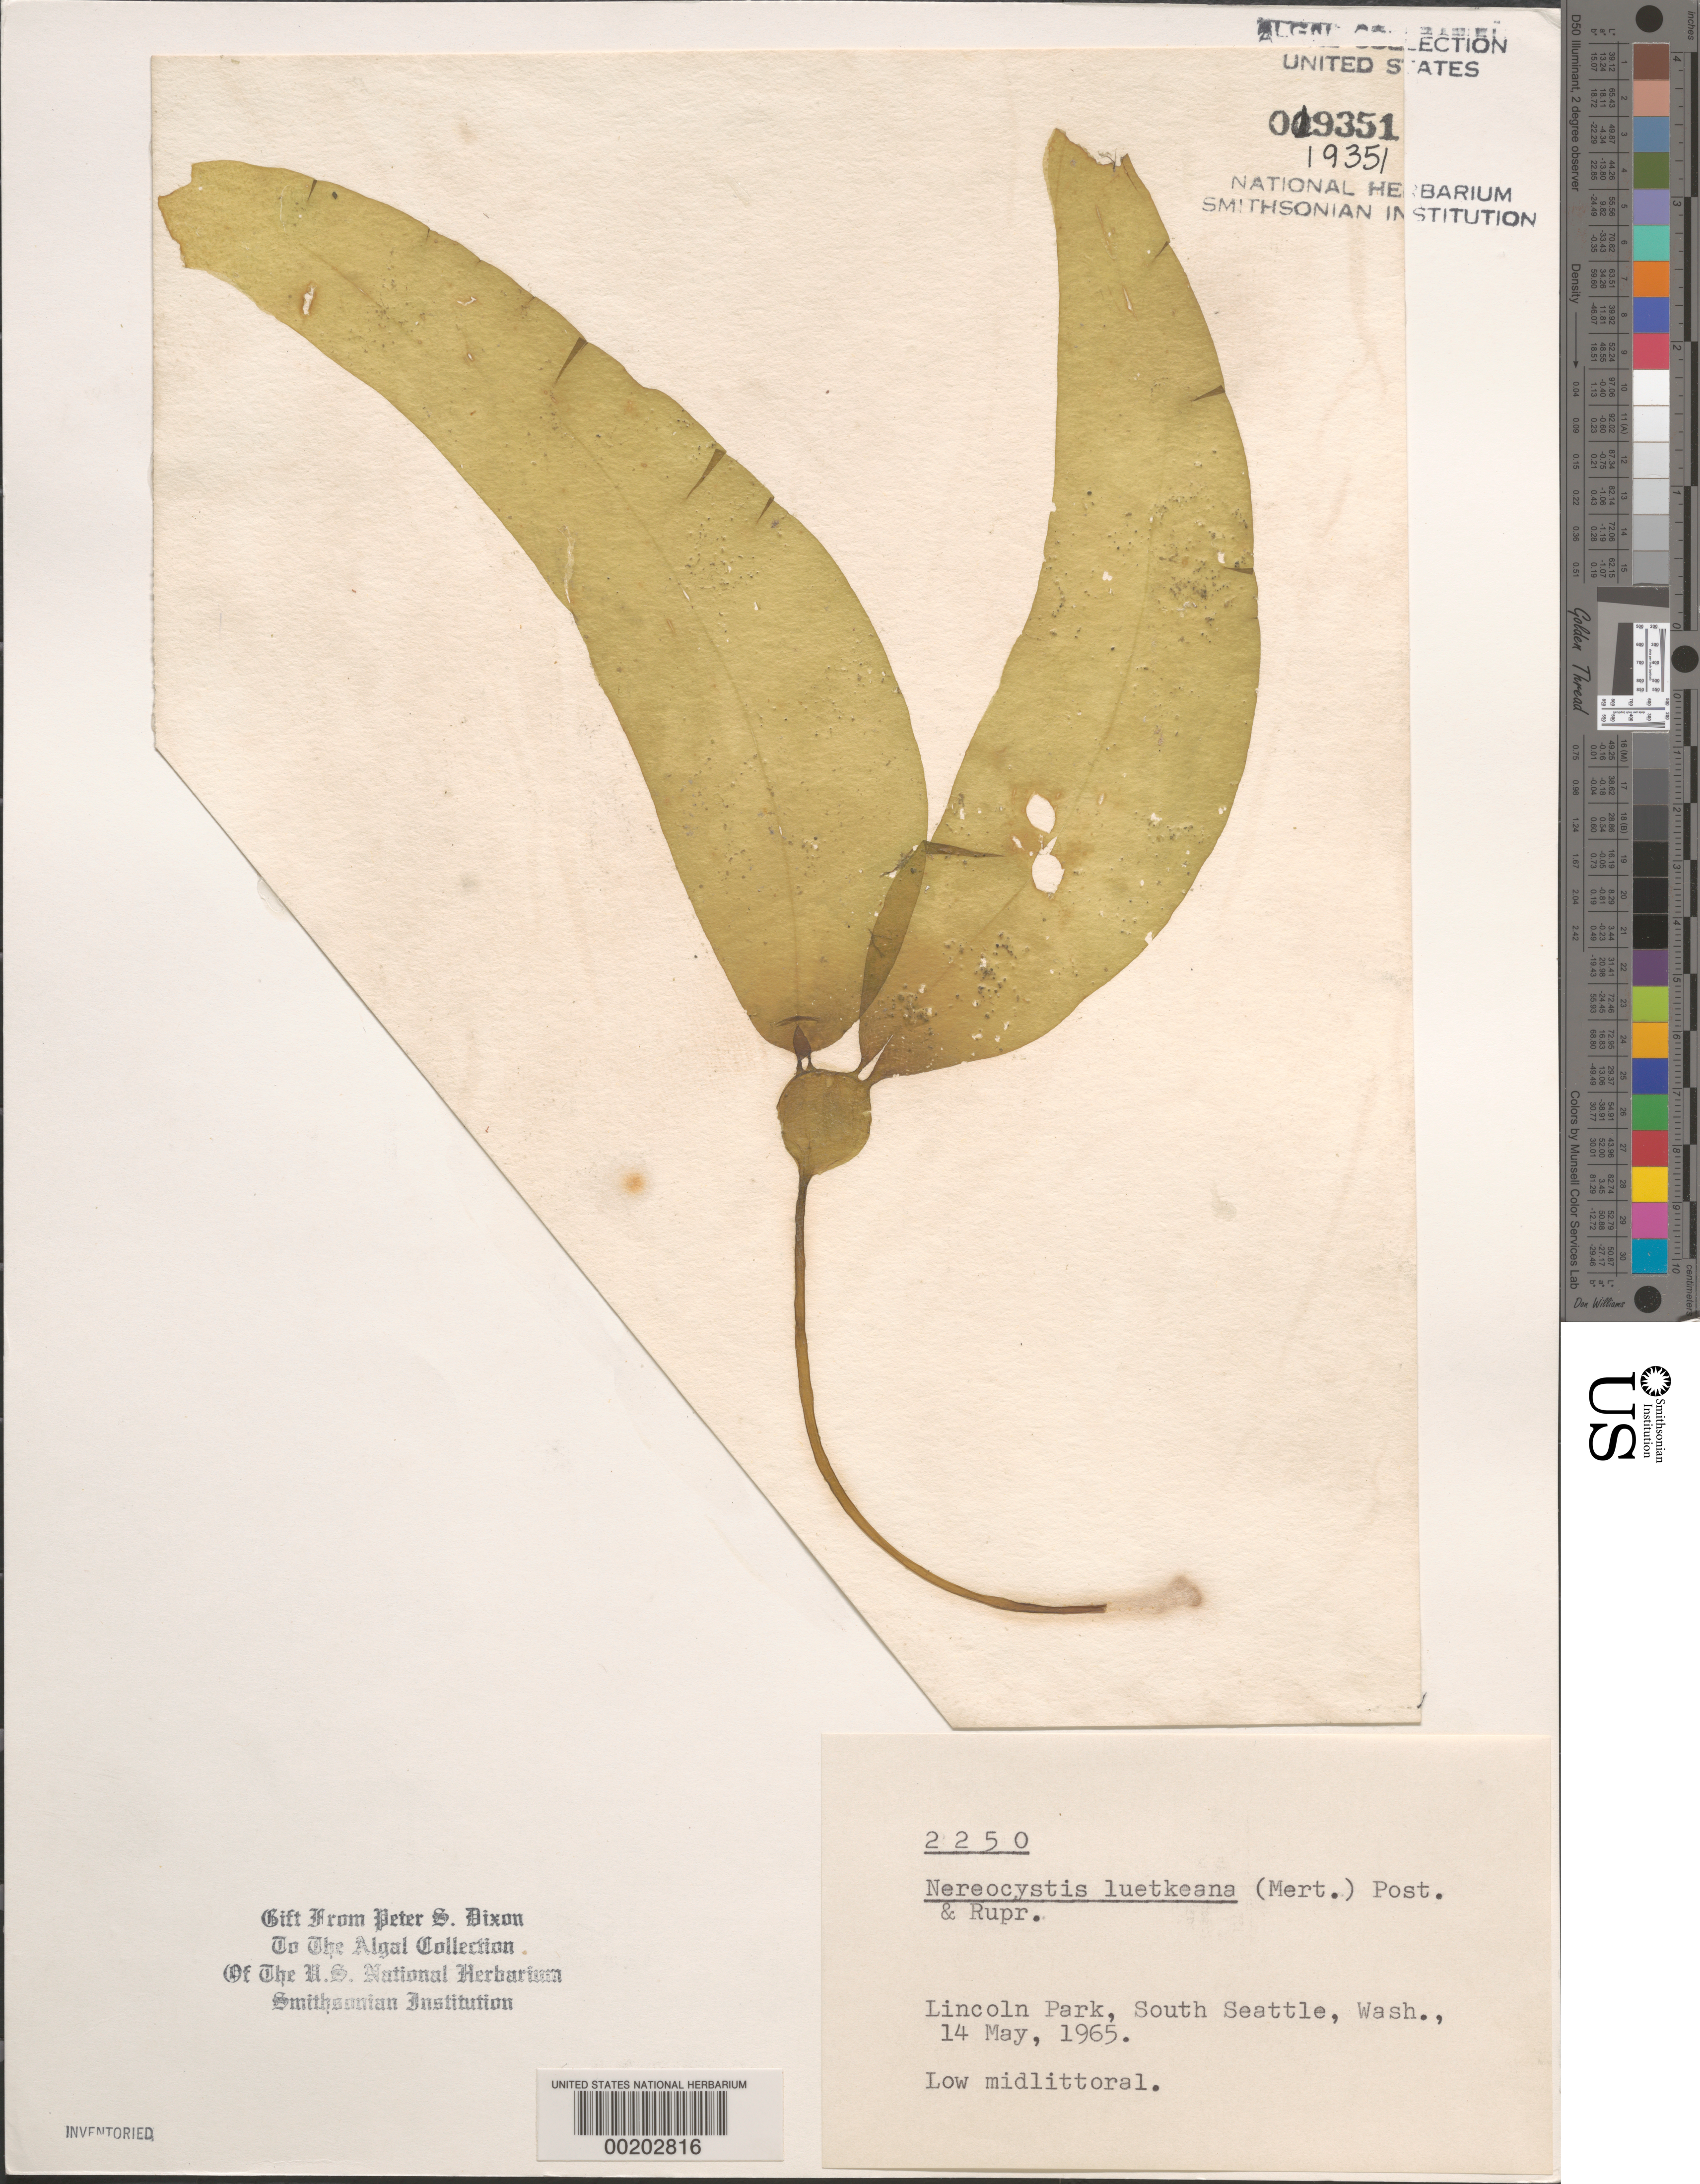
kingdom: Chromista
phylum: Ochrophyta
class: Phaeophyceae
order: Laminariales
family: Laminariaceae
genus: Nereocystis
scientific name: Nereocystis luetkeana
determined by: Dixon, P. S.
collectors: P. S. Dixon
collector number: PSD 2250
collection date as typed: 14 May 1965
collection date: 1965-05-14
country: United States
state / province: Washington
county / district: King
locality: South Seattle, Lincoln Park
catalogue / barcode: US 19351